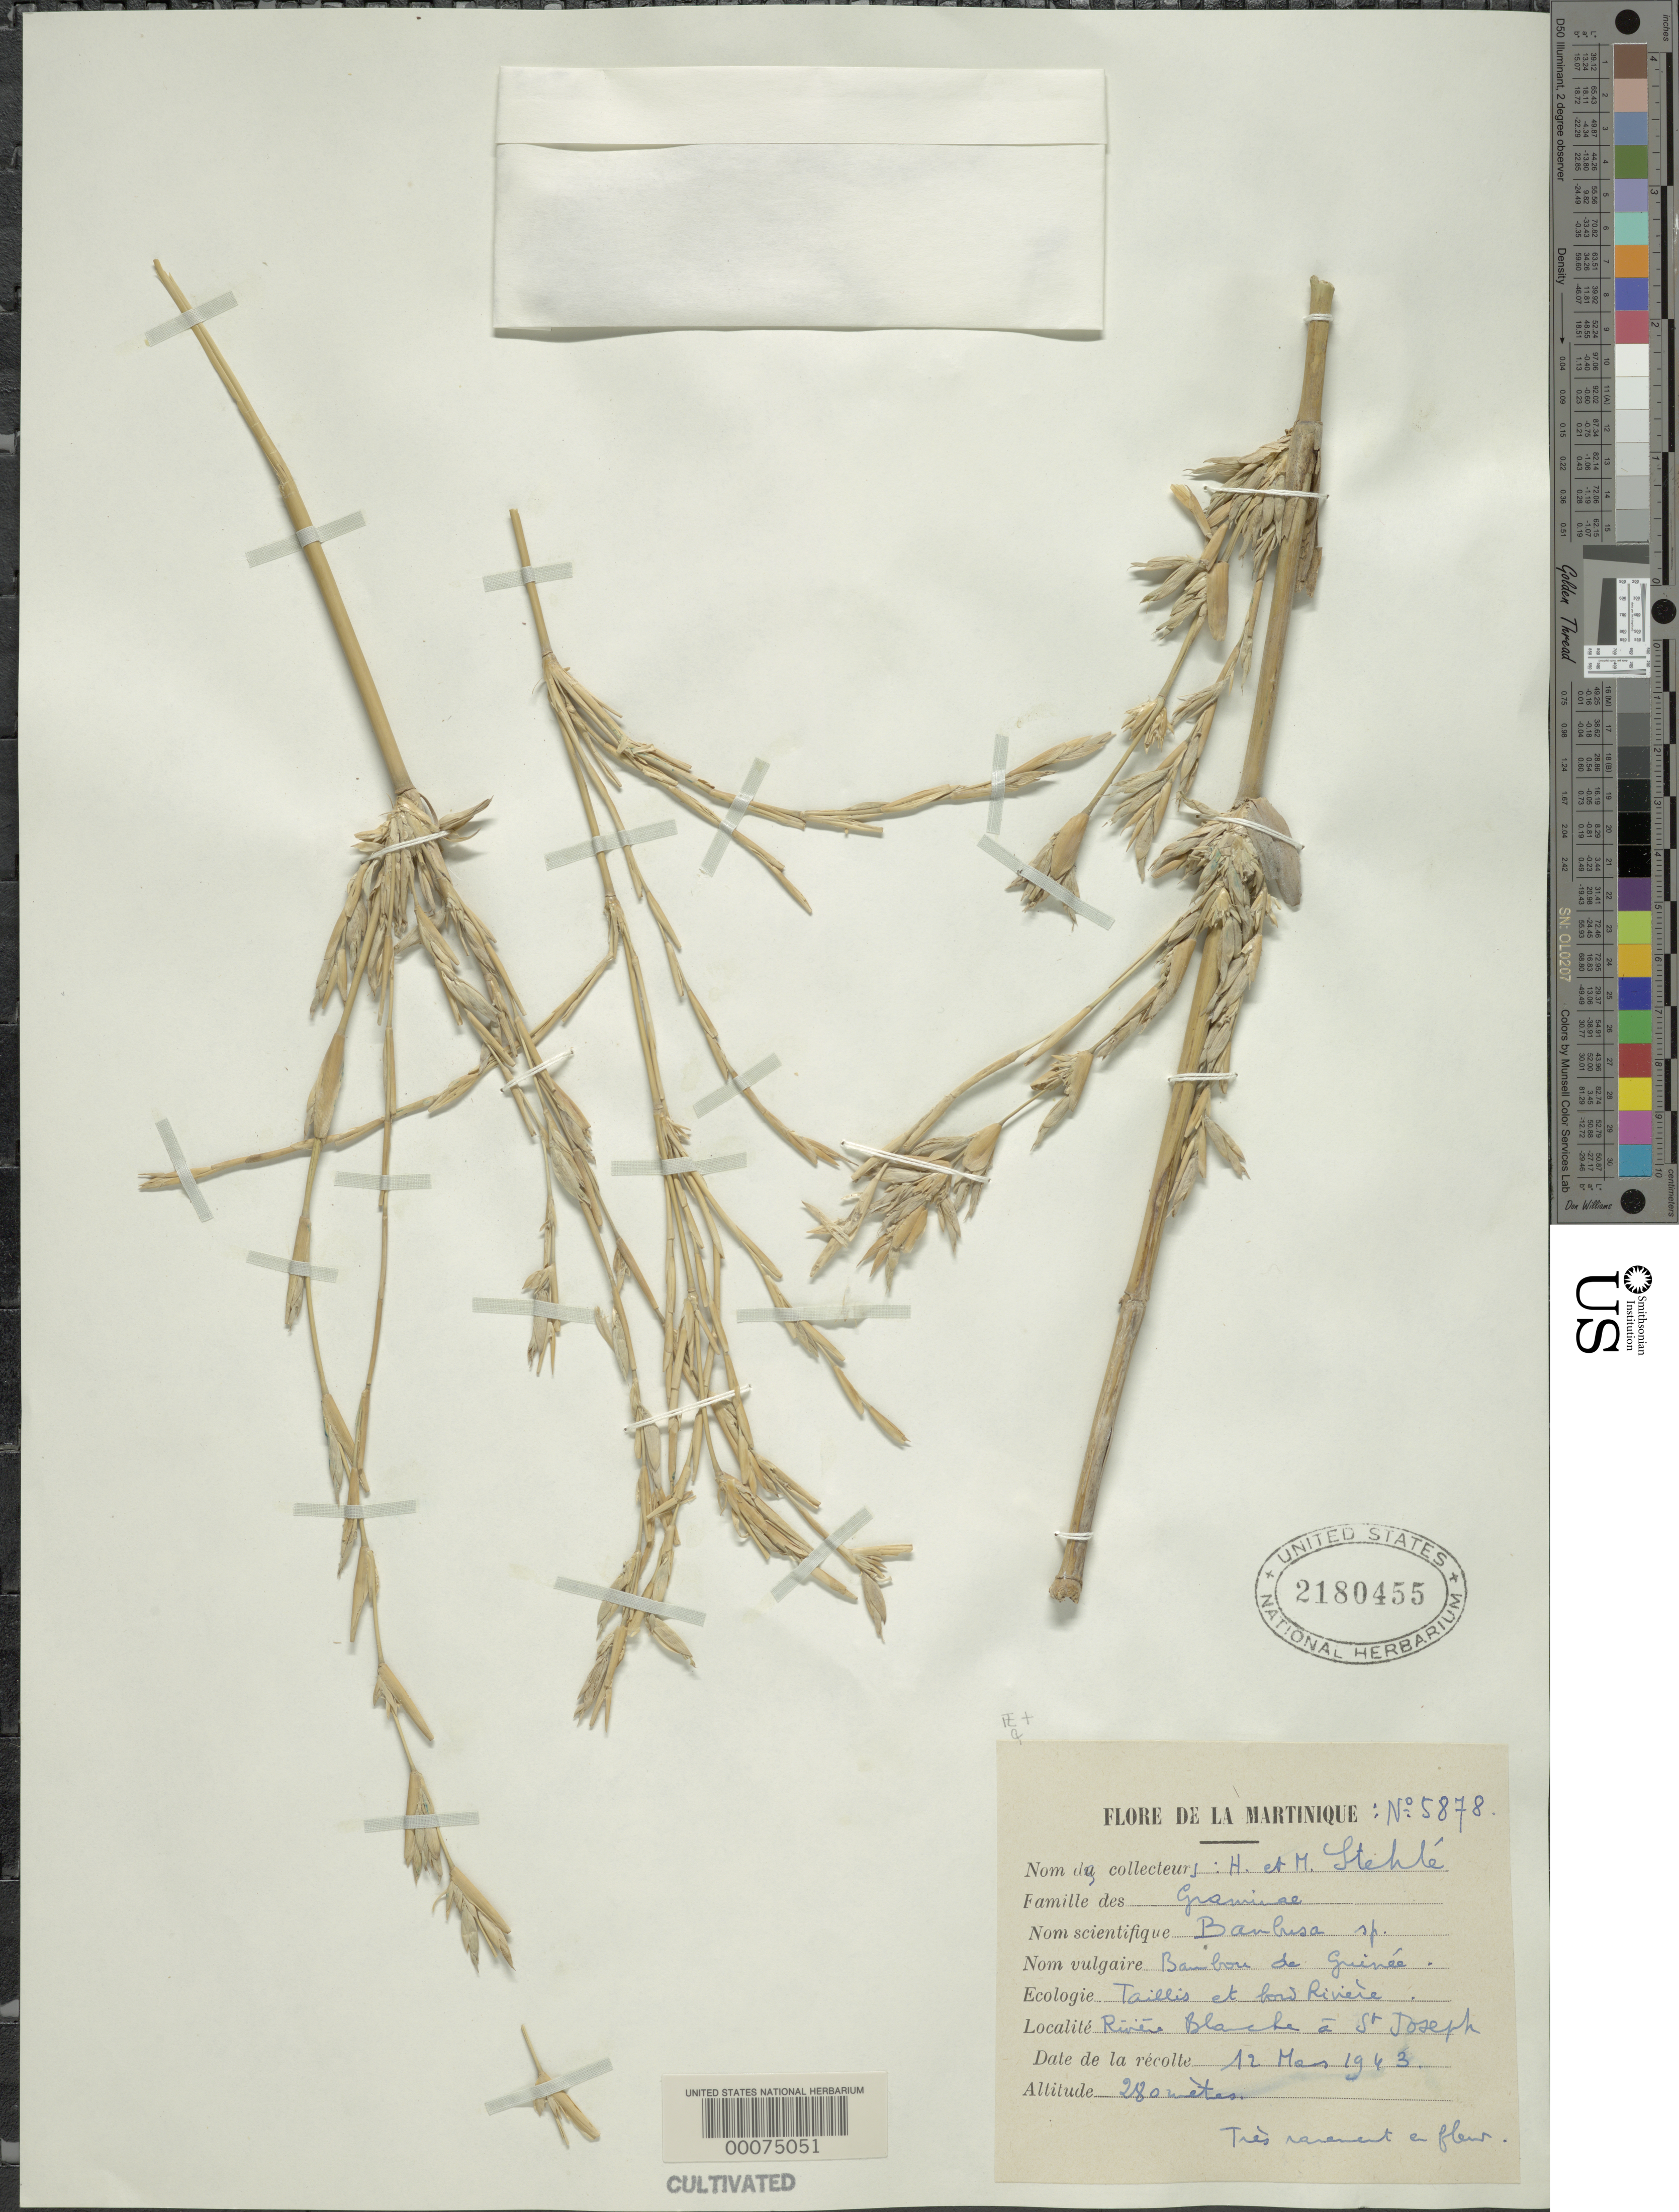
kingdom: Plantae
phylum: Tracheophyta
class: Liliopsida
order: Poales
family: Poaceae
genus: Thyrsostachys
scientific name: Thyrsostachys siamensis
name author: Gamble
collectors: H. Stehlé & M. Stehlé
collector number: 5878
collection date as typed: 12 Mar 1963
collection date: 1963-03-12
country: Martinique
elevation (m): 280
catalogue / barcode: US 2180455